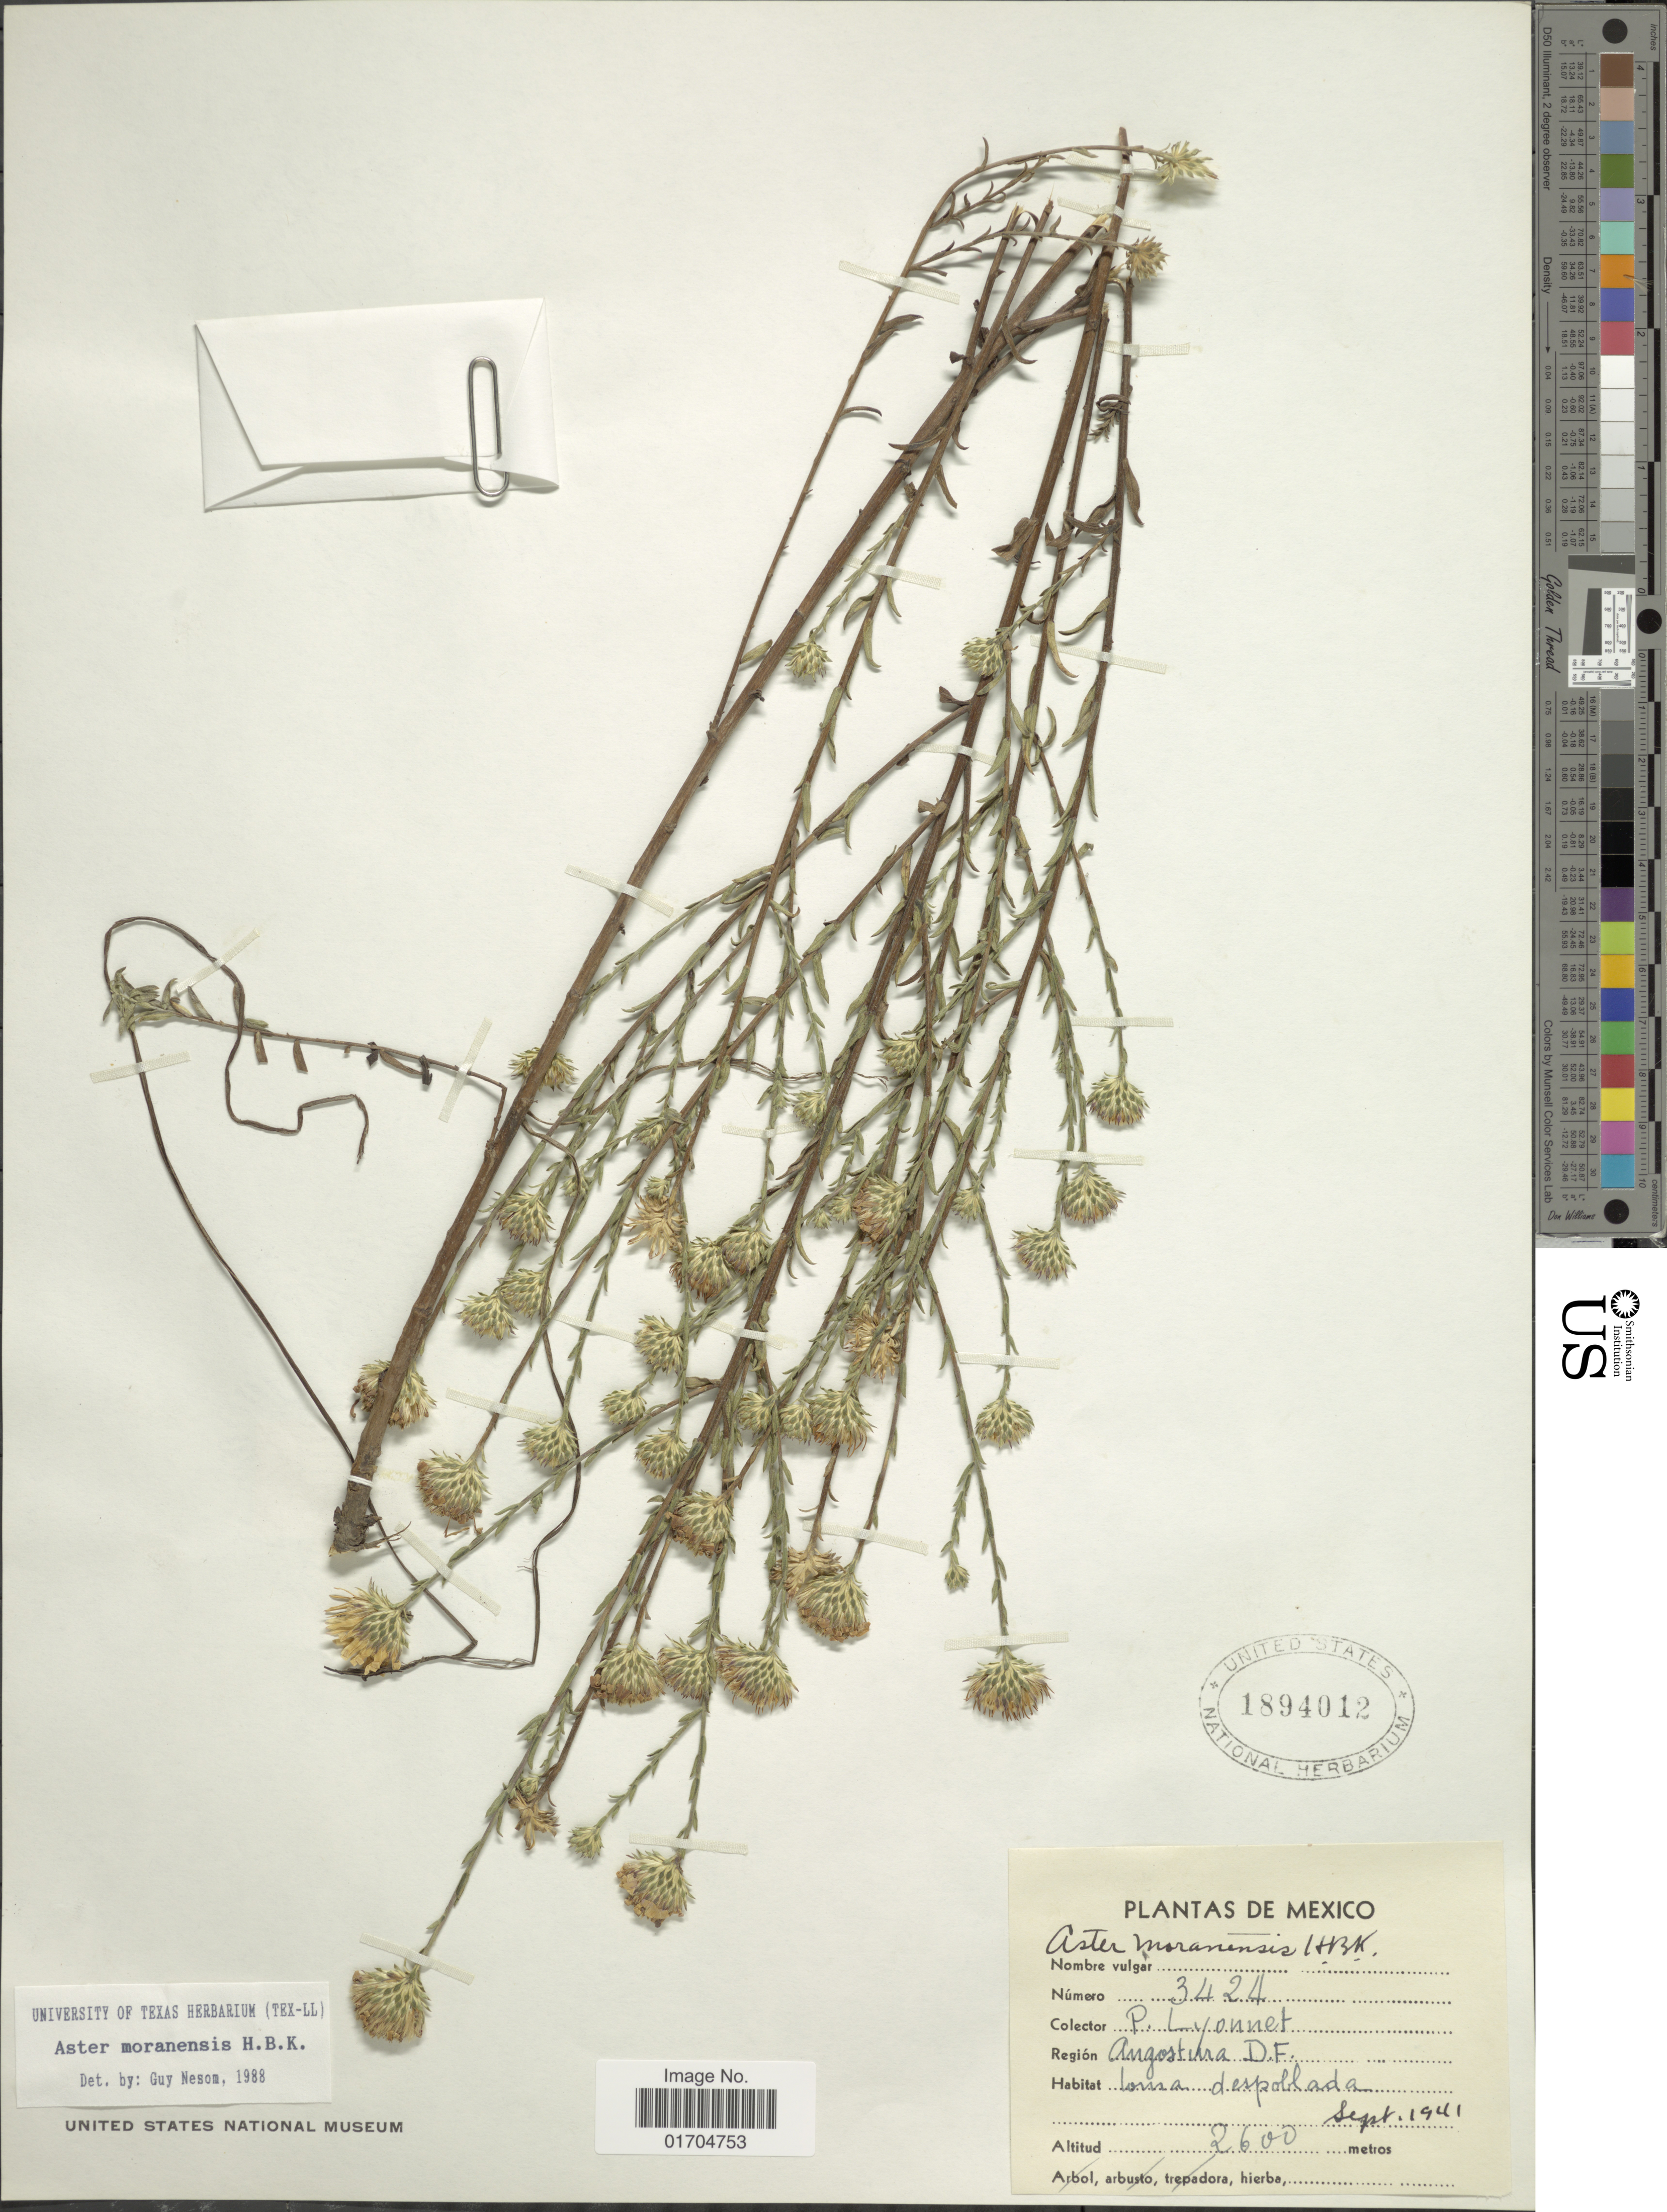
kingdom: Plantae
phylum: Tracheophyta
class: Magnoliopsida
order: Asterales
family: Asteraceae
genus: Symphyotrichum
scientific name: Symphyotrichum moranense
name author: (Kunth) G.L. Nesom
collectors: P. Lyonnet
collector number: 3424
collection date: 1941-09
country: Mexico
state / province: Distrito Federal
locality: Región Angostura D. F.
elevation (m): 2600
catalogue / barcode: US 1894012